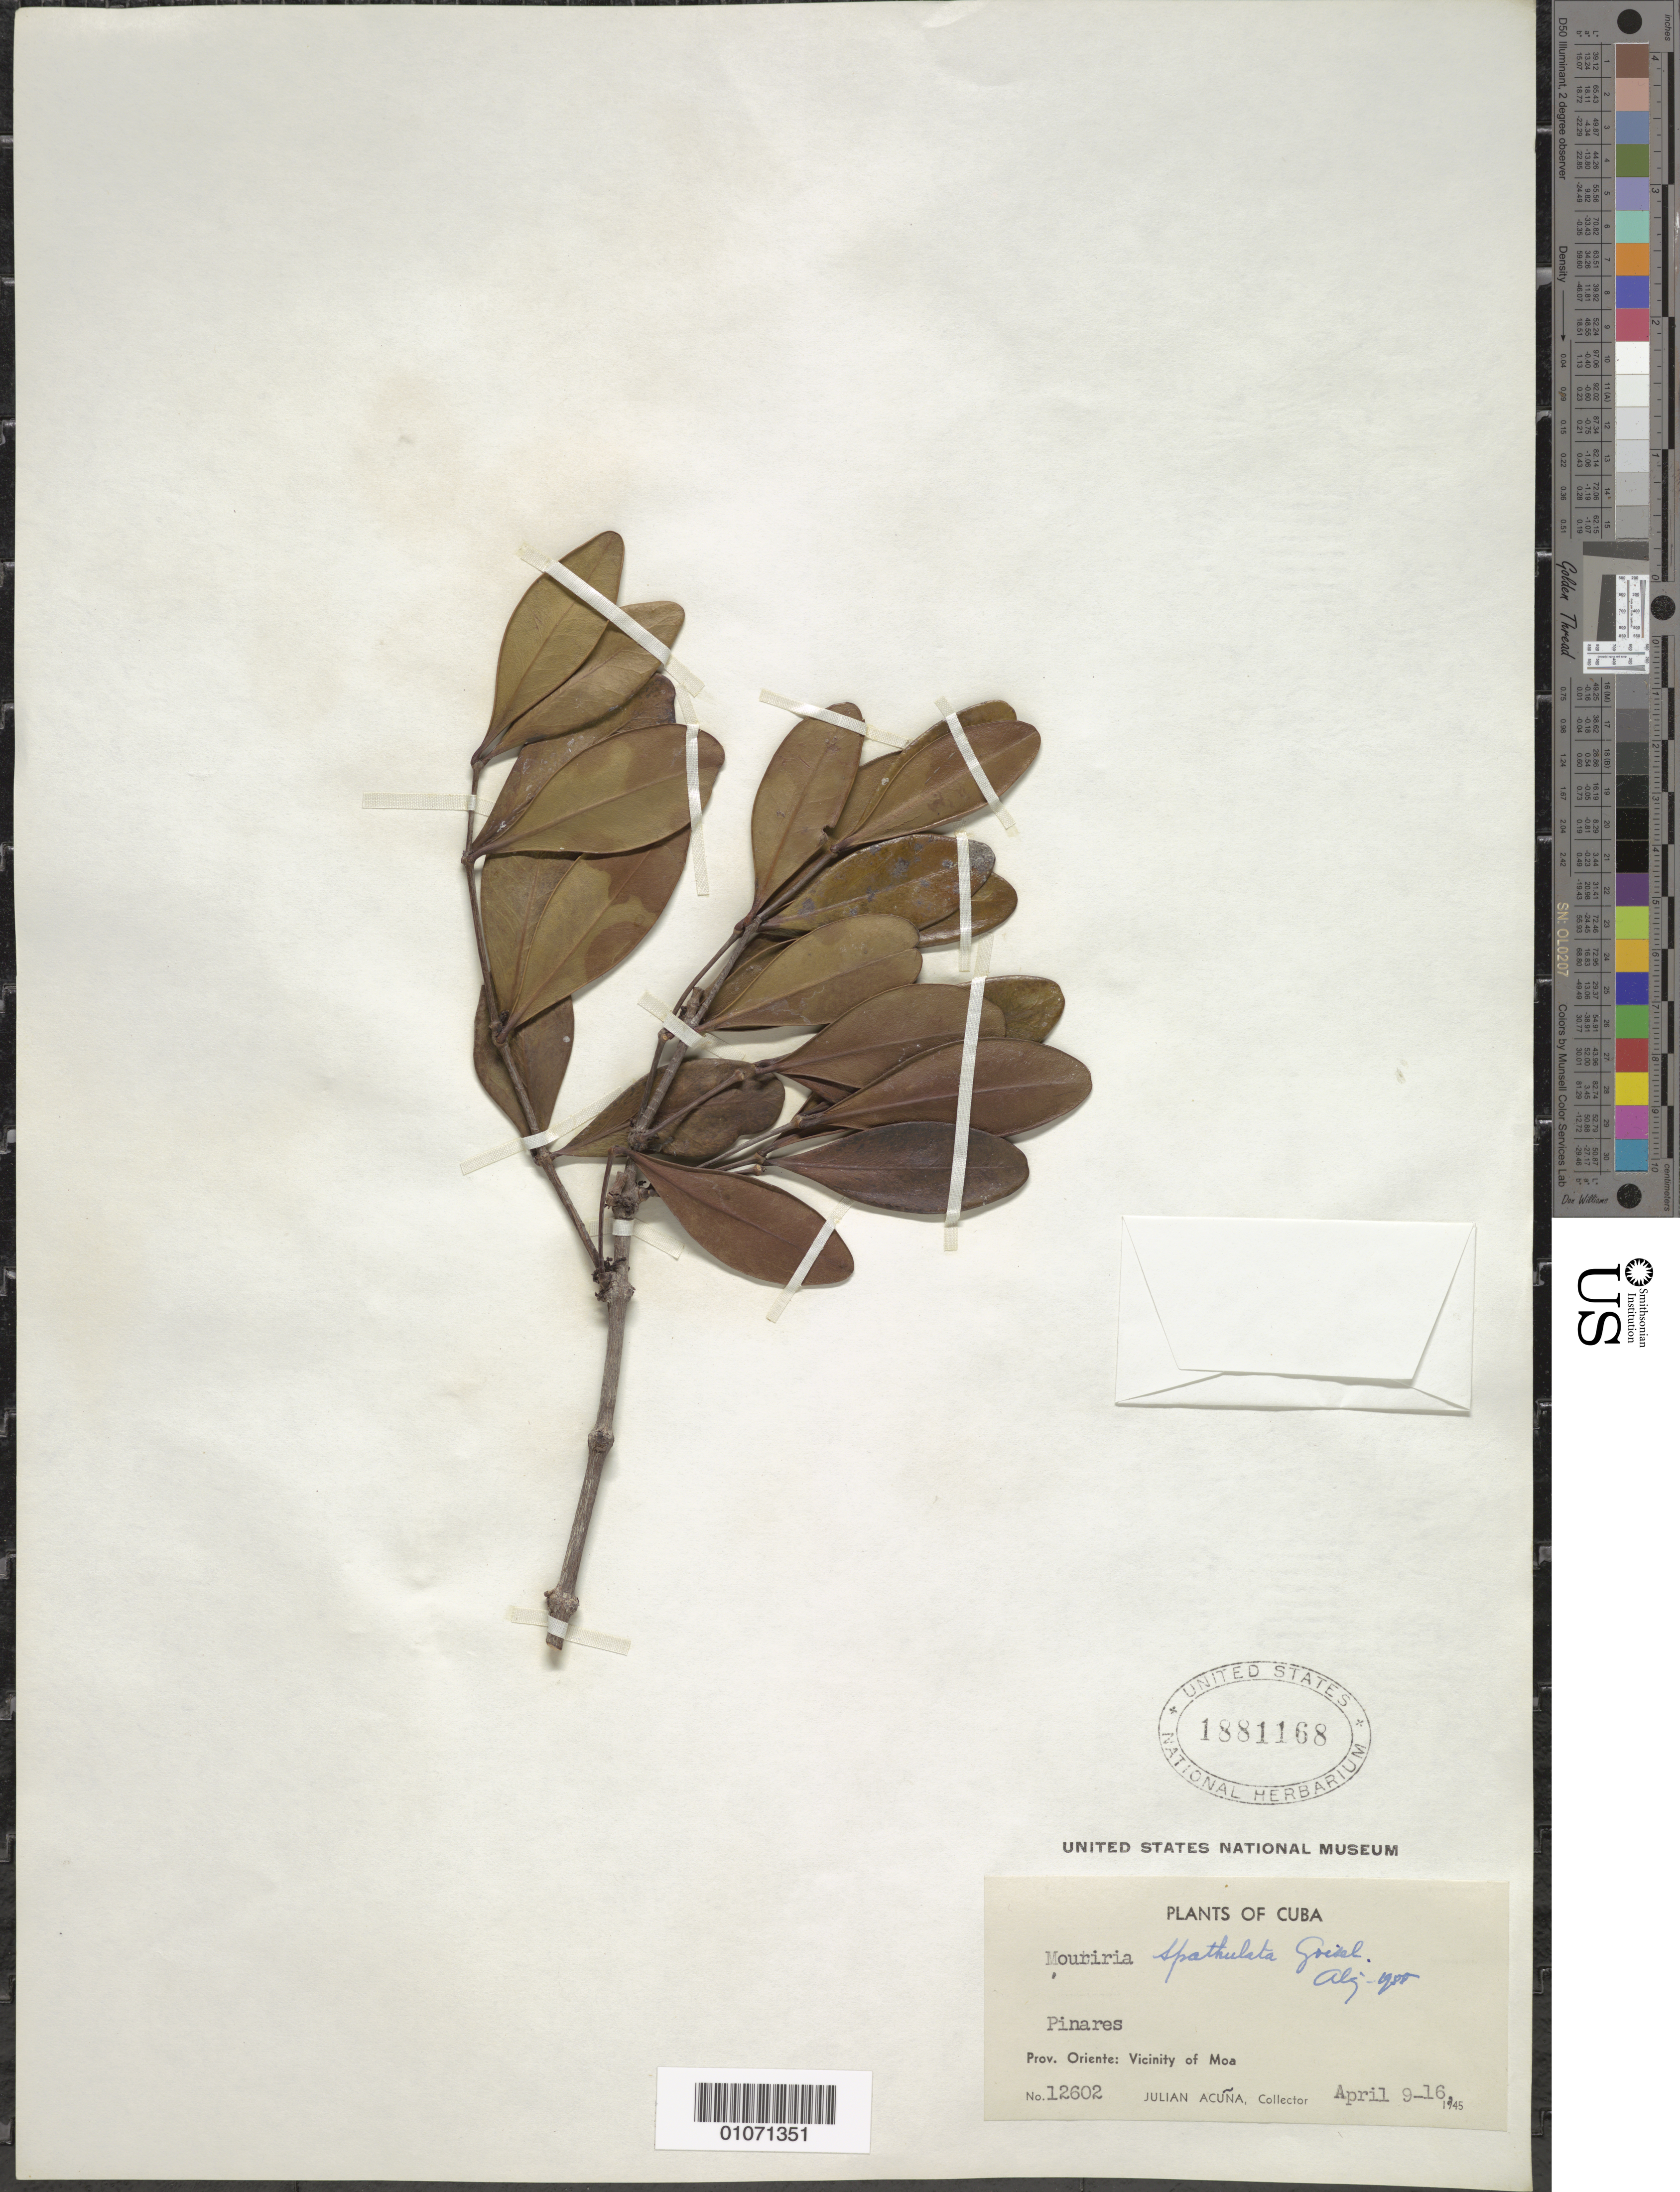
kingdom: Plantae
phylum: Tracheophyta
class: Magnoliopsida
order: Myrtales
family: Melastomataceae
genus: Mouriri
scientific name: Mouriri spathulata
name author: Griseb.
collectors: J. Acuña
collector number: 12602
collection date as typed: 09 Apr 1945 to 16 Apr 1945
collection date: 1945-04-09/1945-04-16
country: Cuba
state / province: Holguín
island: Cuba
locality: Moa vicinity, Pinares [Oriente]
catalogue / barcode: US 1881168